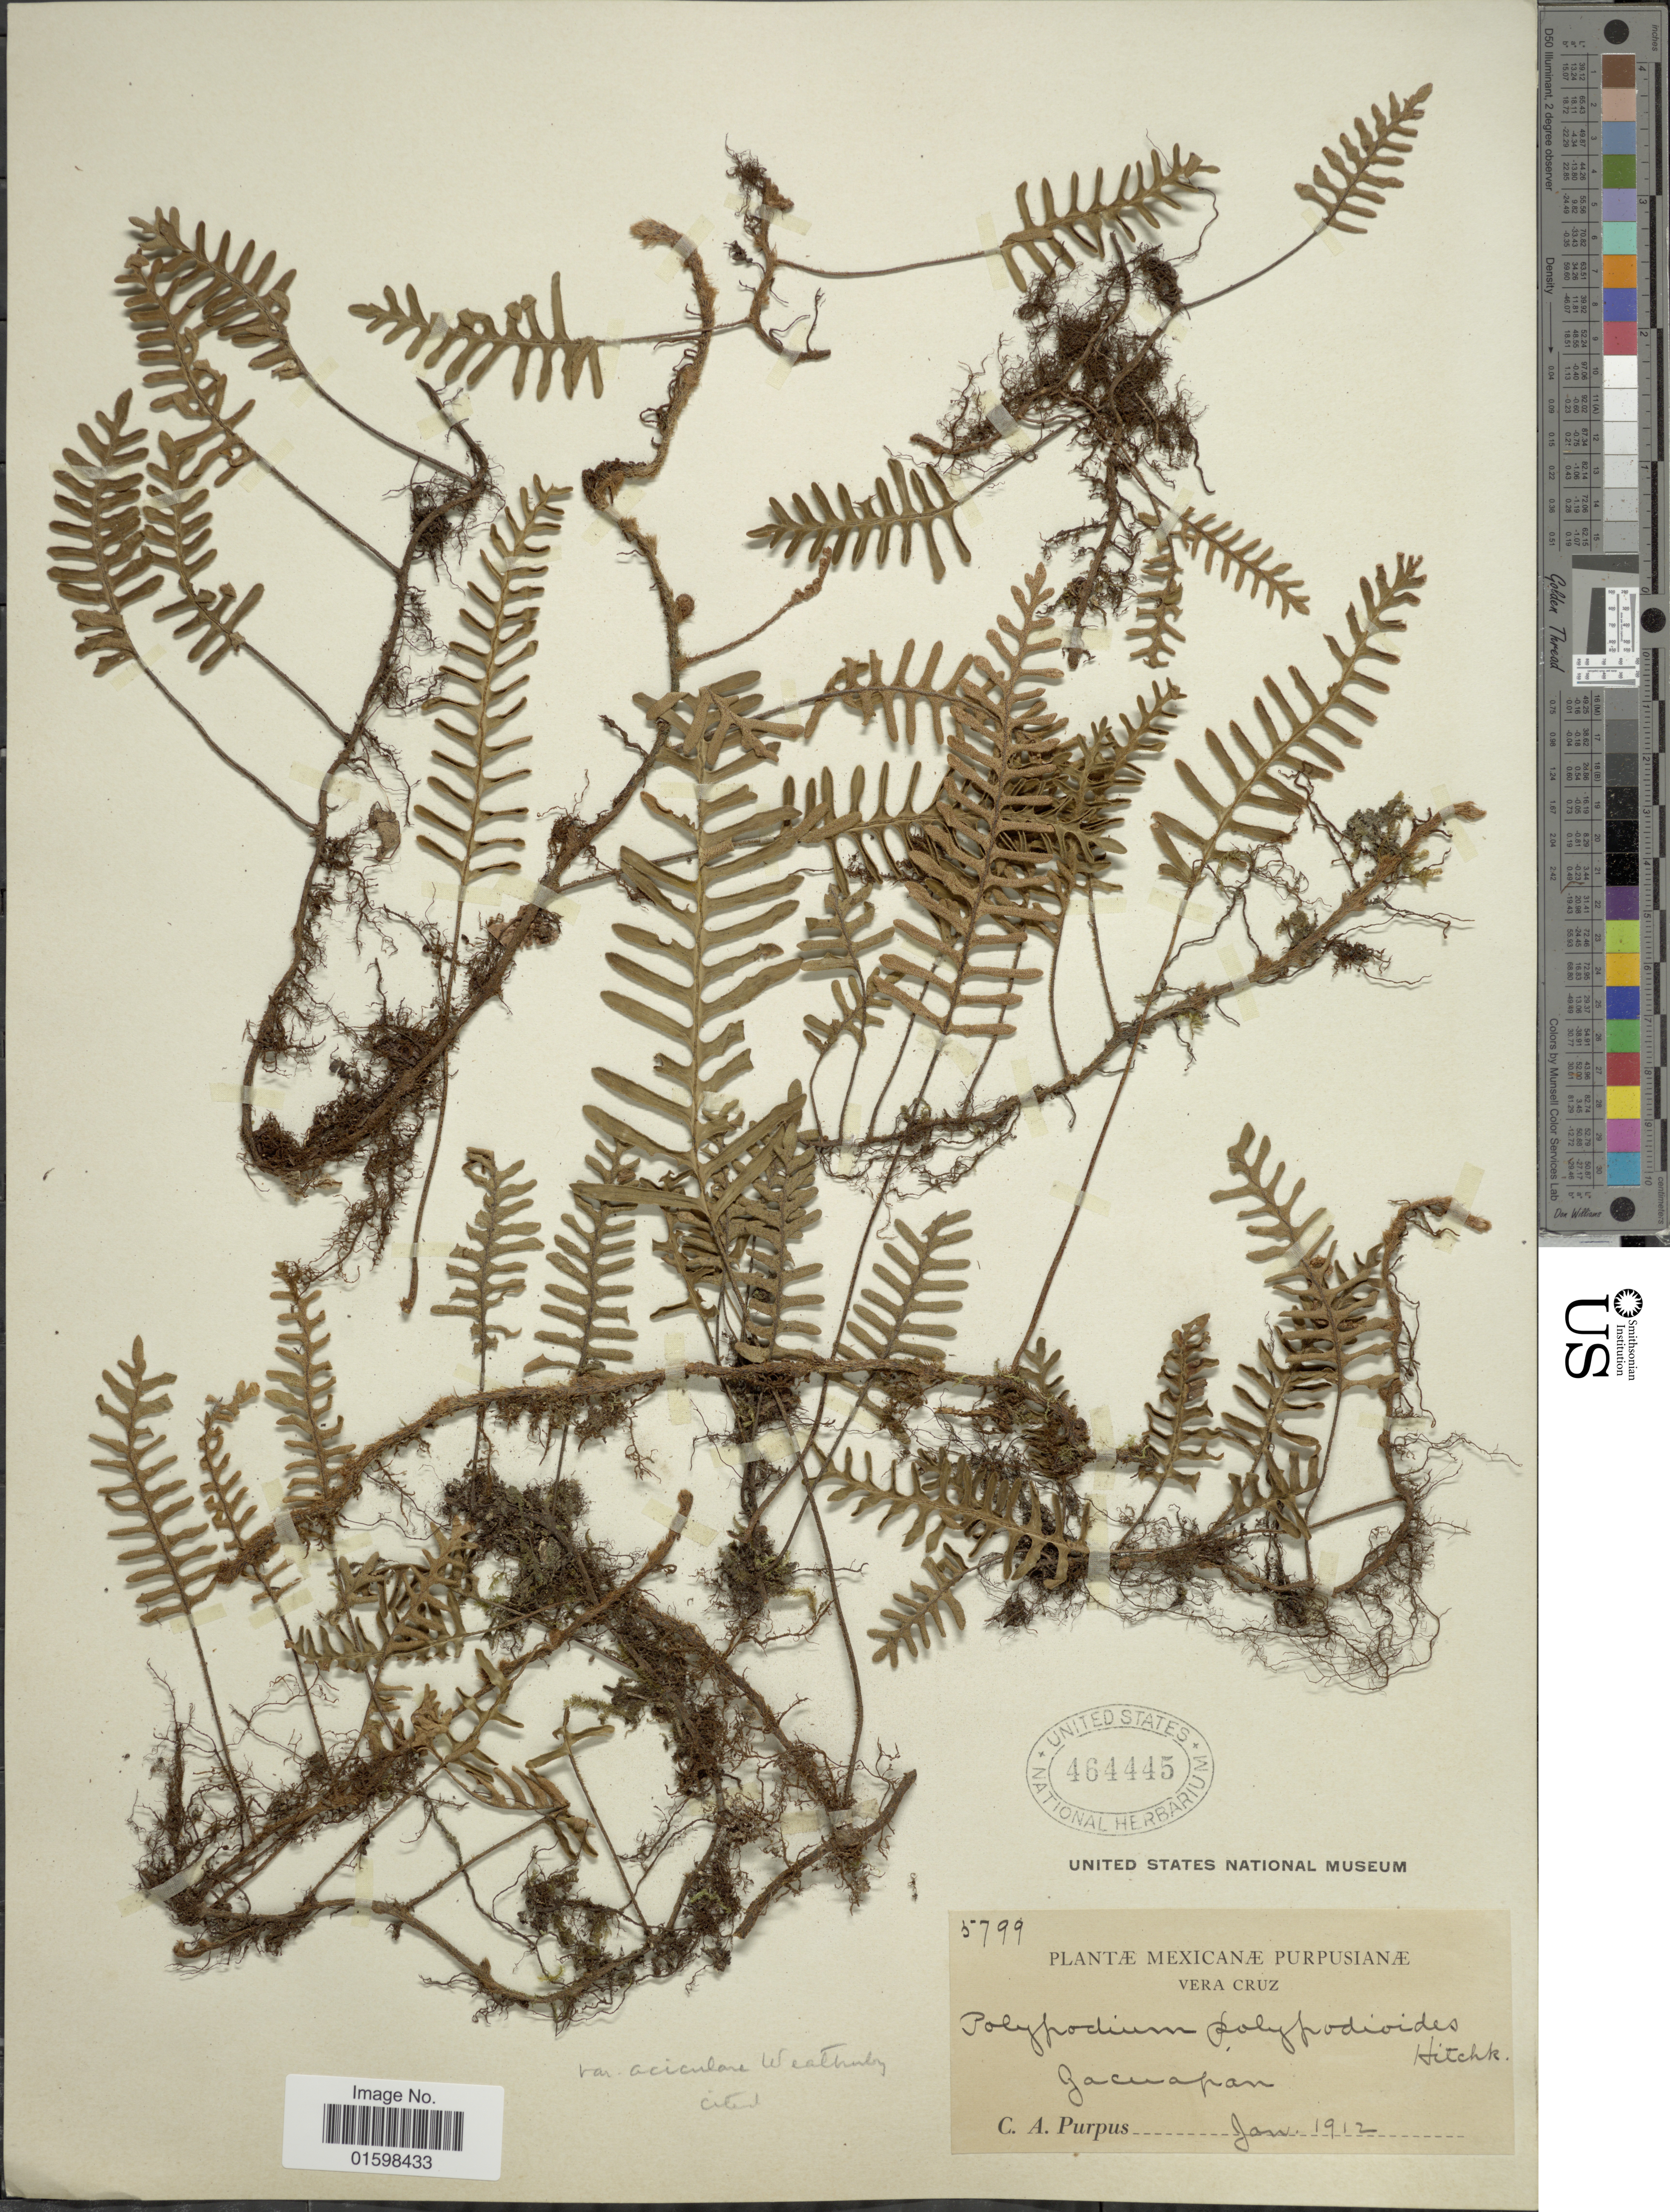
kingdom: Plantae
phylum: Tracheophyta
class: Polypodiopsida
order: Polypodiales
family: Polypodiaceae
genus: Pleopeltis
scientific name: Pleopeltis polypodioides var. acicularis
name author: (Weath.) E.G. Andrews & Windham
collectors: C. A. Purpus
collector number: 5799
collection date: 1912-01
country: Mexico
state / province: Veracruz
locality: Vera Cruz. Zacuapan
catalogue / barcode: US 464445